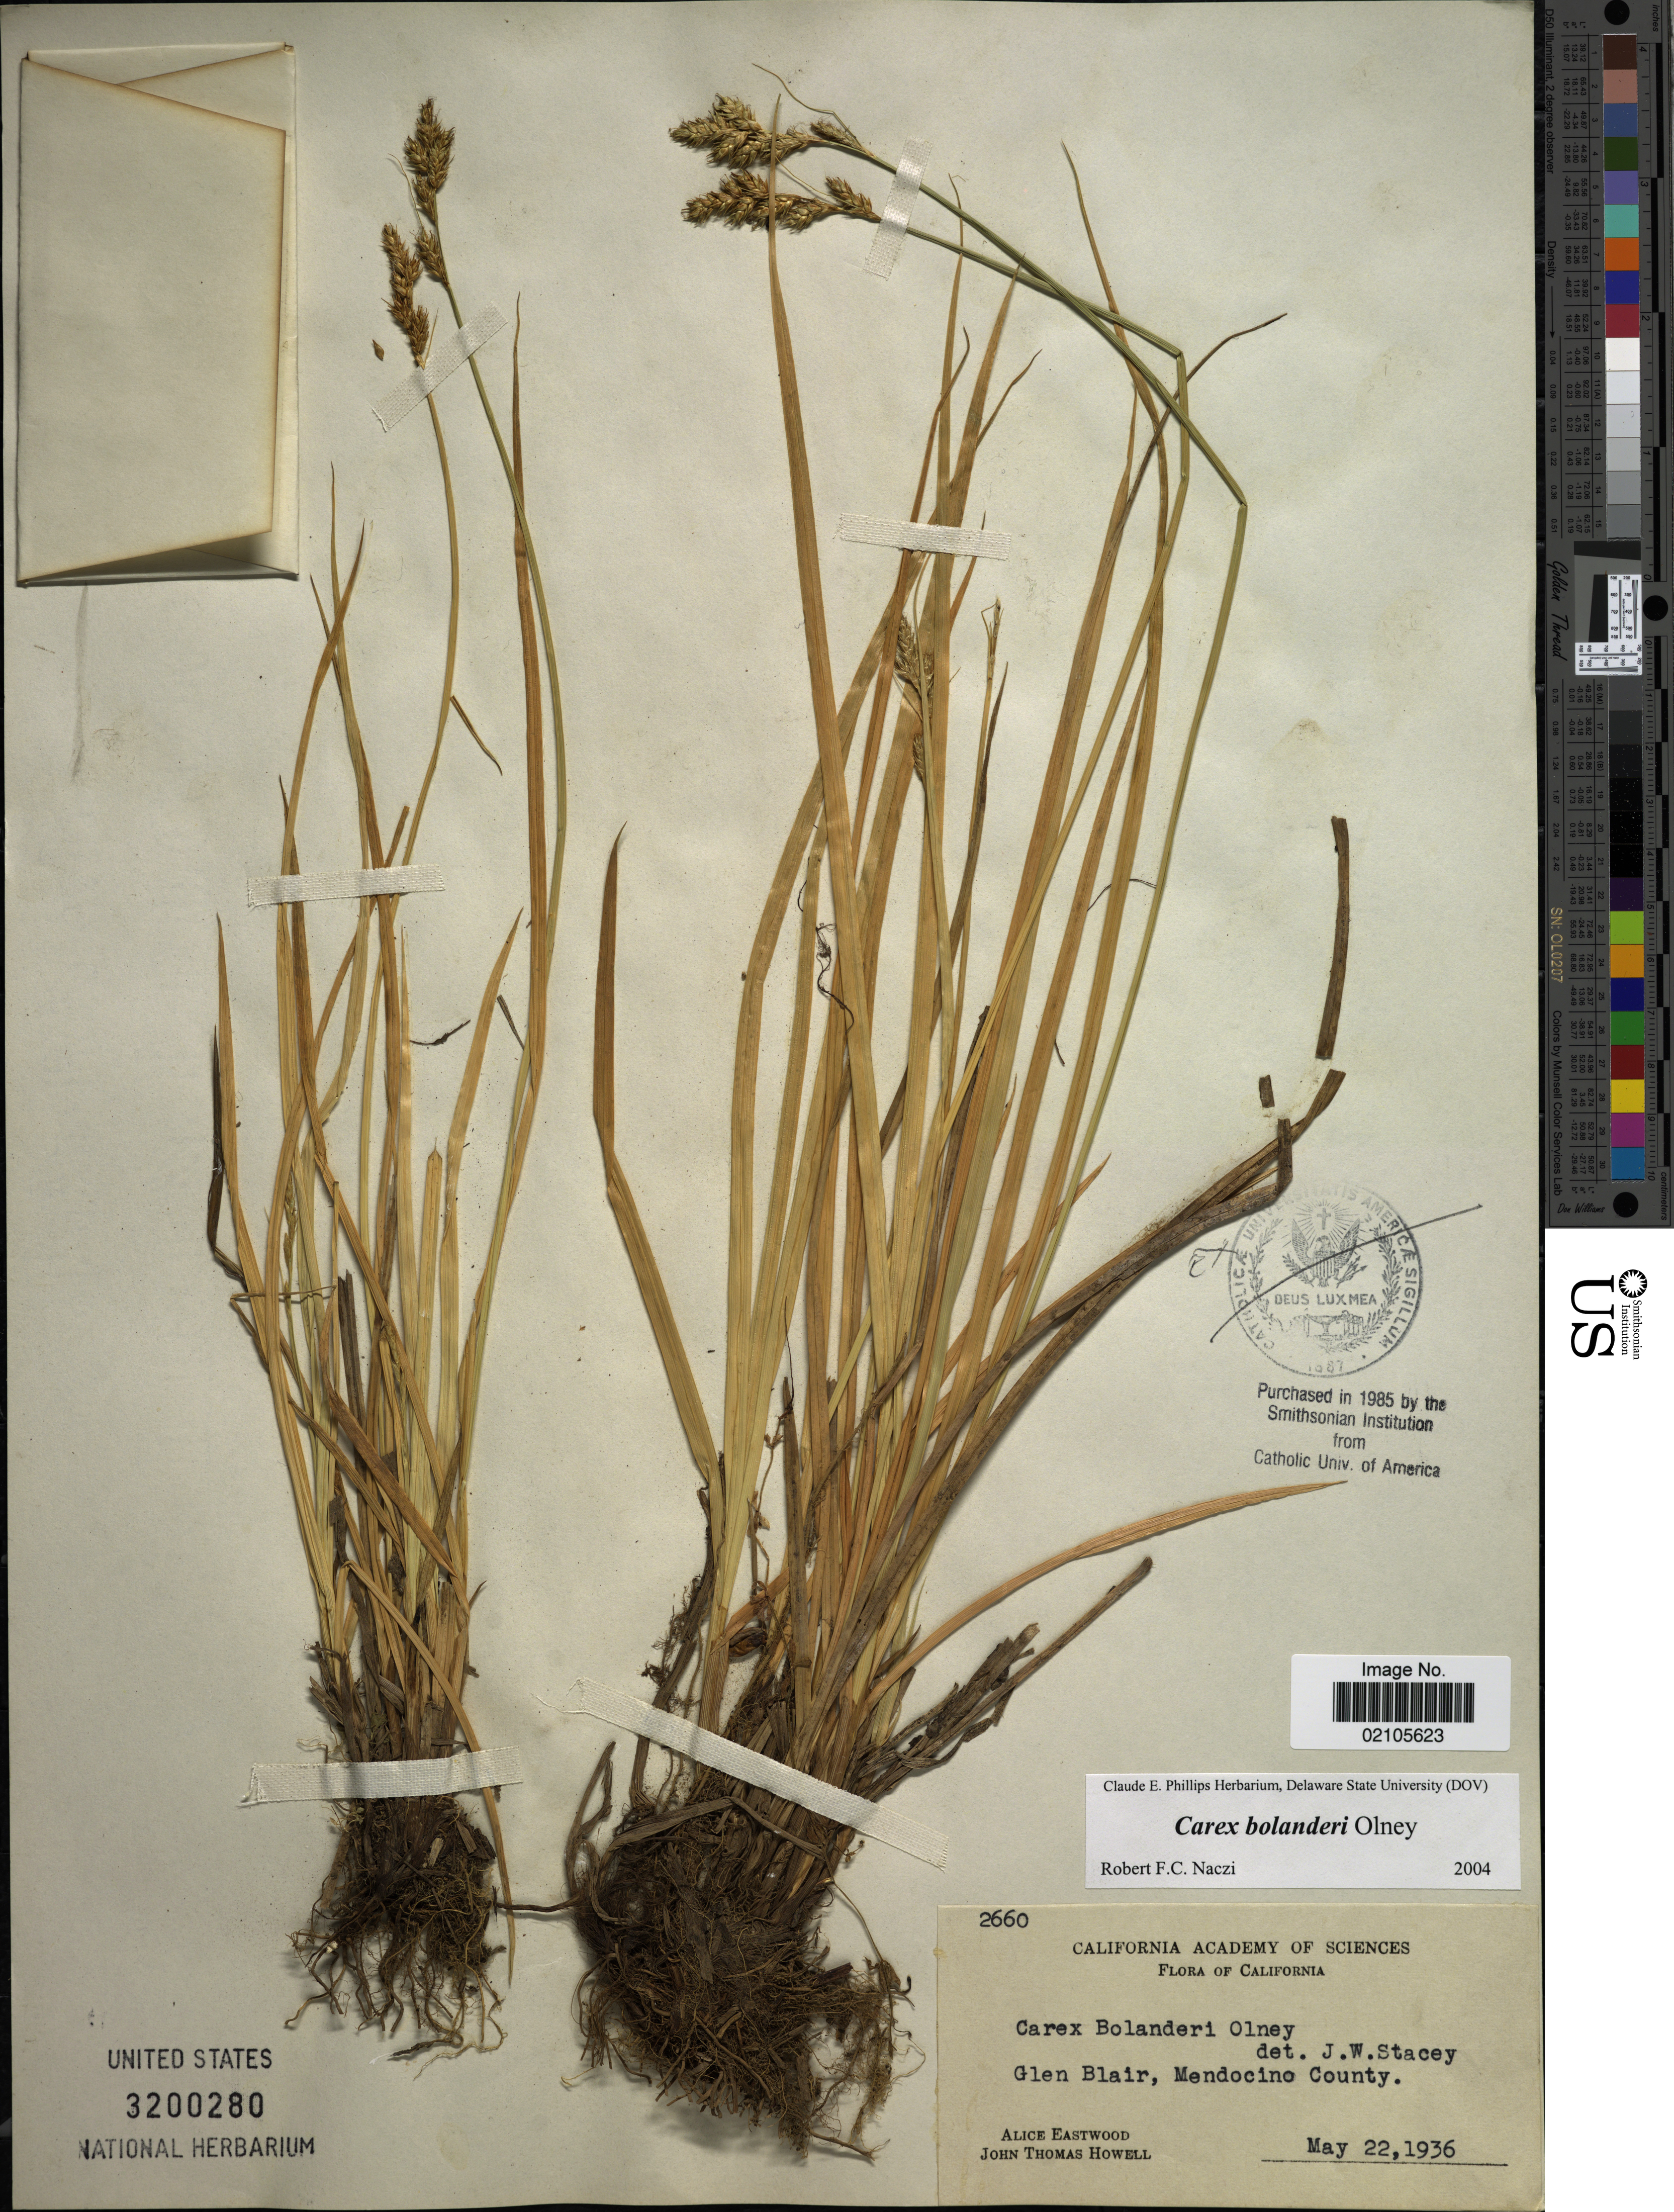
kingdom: Plantae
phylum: Tracheophyta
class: Liliopsida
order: Poales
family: Cyperaceae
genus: Carex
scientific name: Carex bolanderi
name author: Olney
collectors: A. Eastwood & J. T. Howell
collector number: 2660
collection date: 1936-05-22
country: United States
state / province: California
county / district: Mendocino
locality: Glen Blair, Mendocino County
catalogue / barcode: US 3200280